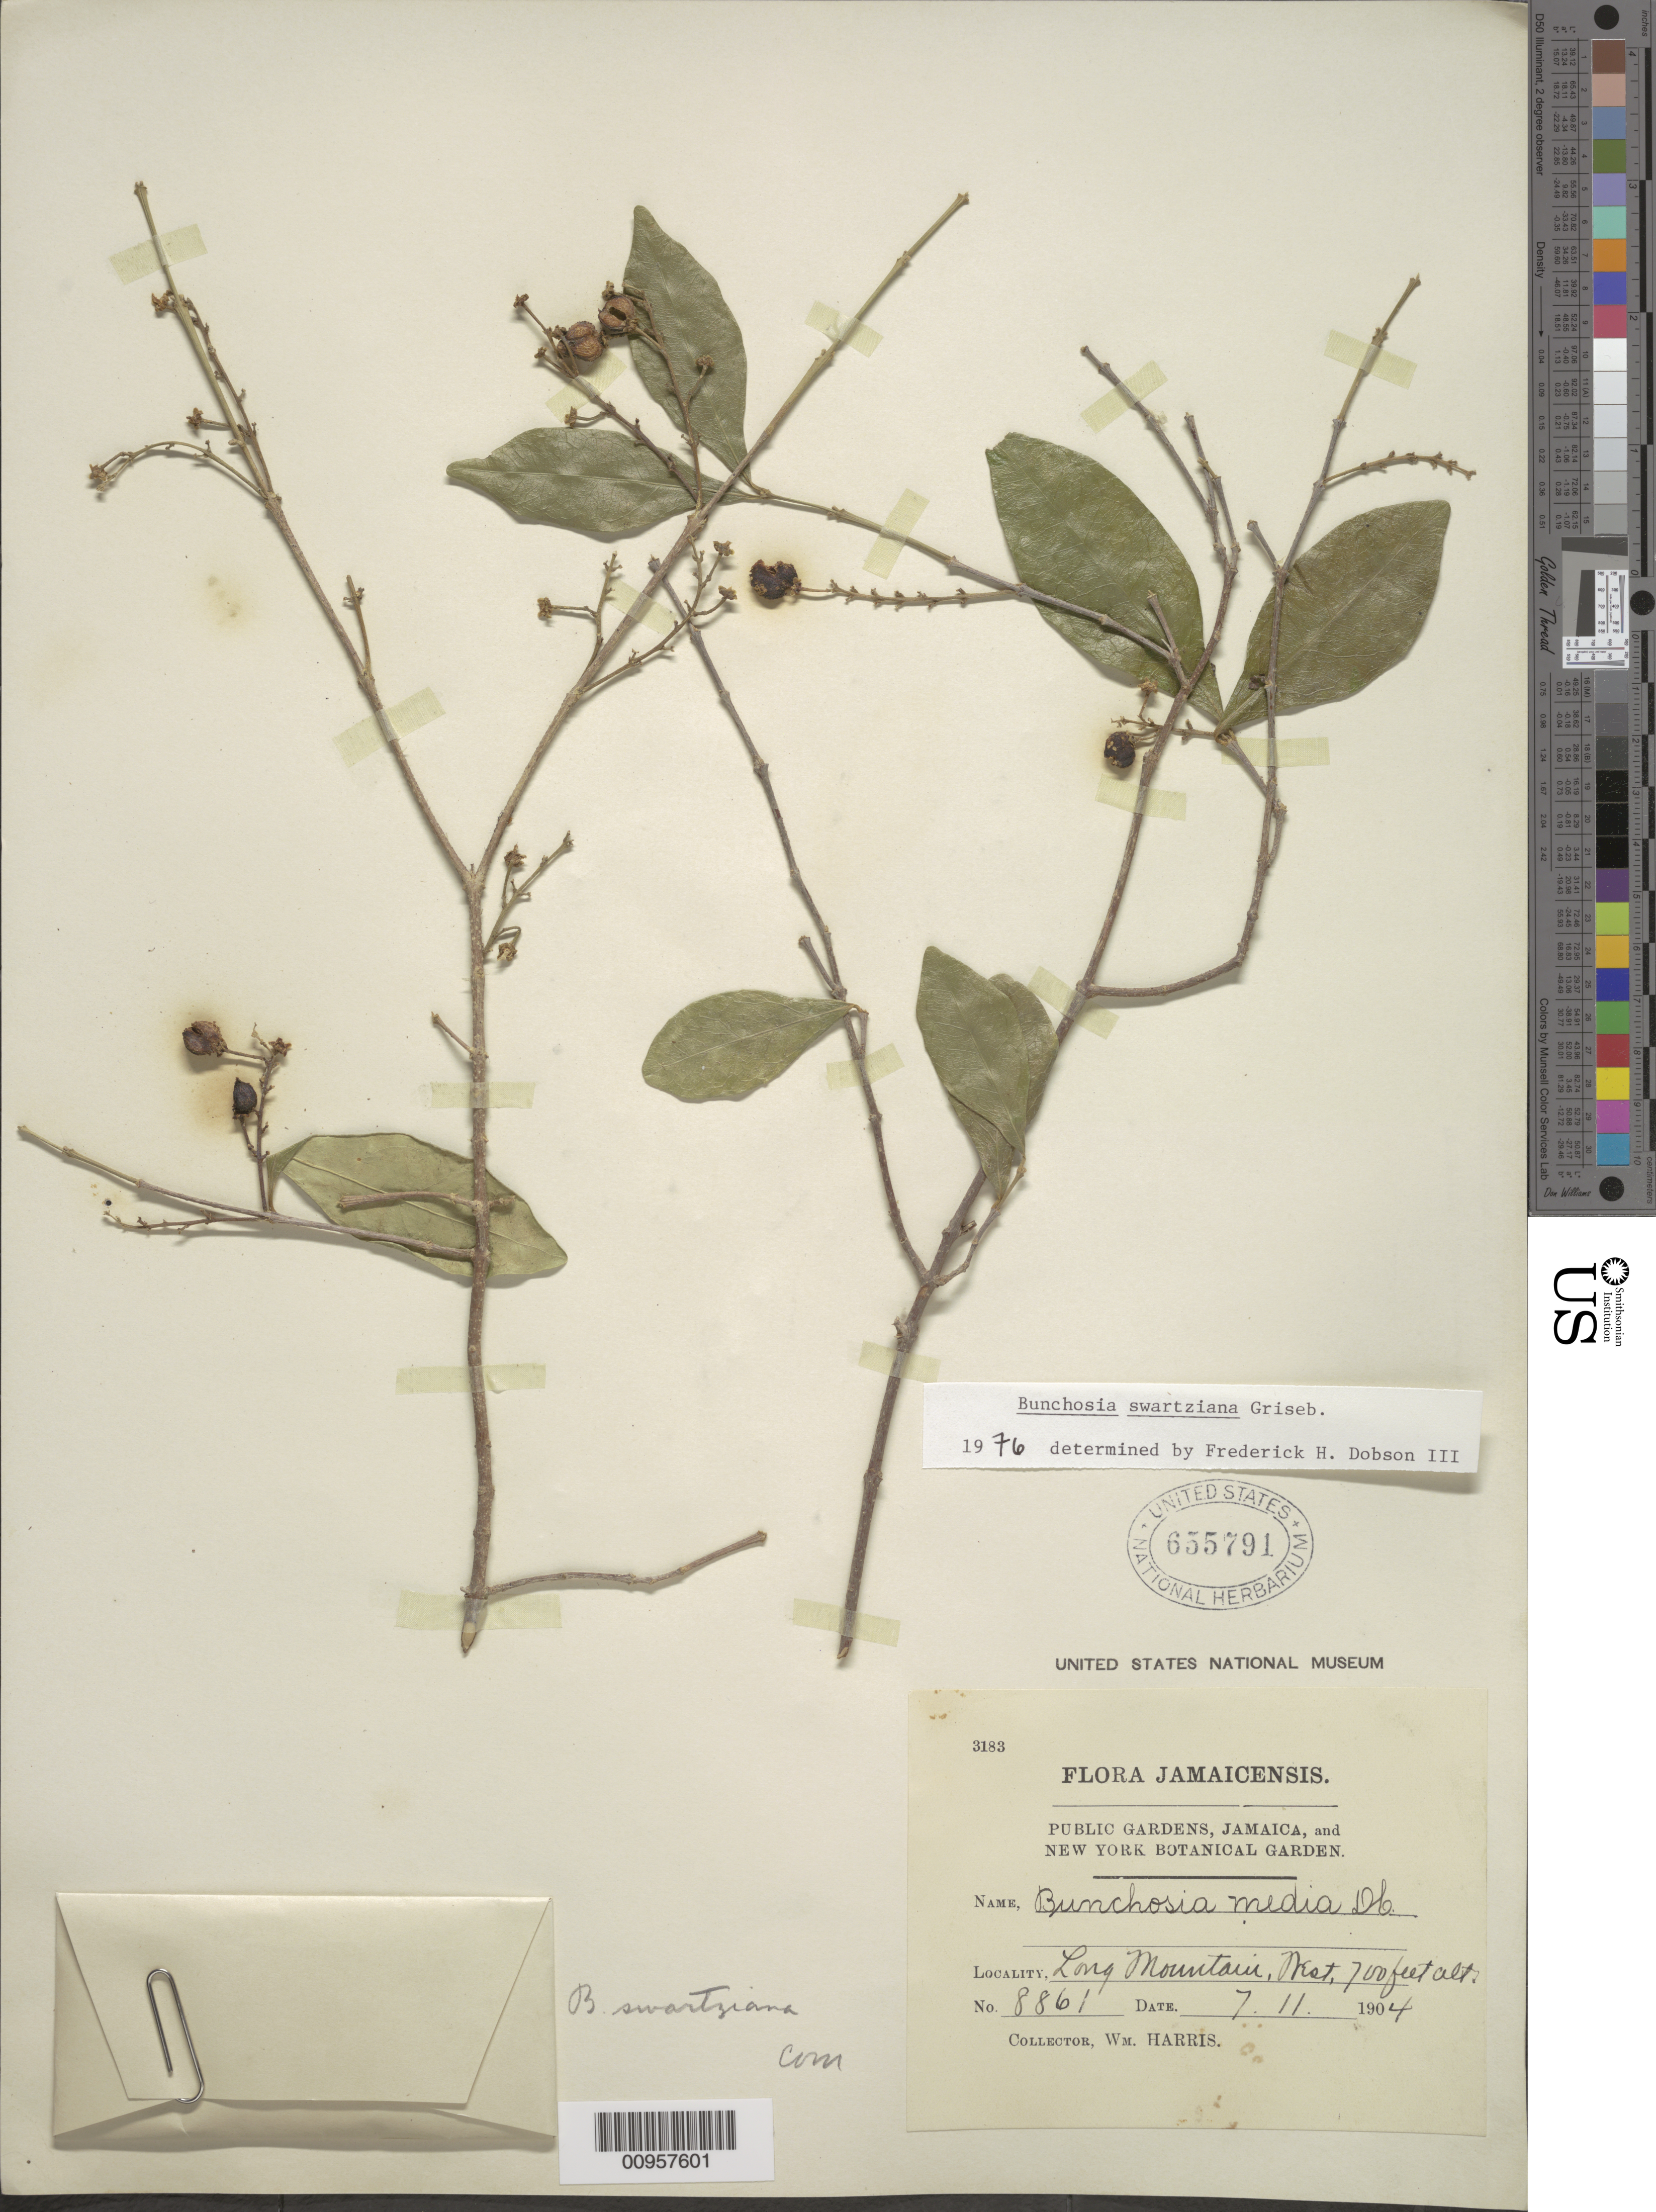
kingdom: Plantae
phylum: Tracheophyta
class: Magnoliopsida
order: Malpighiales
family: Malpighiaceae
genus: Bunchosia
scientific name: Bunchosia swartziana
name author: Griseb.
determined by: Dobson, Frederick H.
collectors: W. H. Harris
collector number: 8861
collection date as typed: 07 Nov 1904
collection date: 1904-11-07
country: Jamaica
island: Jamaica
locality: Long Mountain, ".."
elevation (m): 213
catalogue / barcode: US 655791